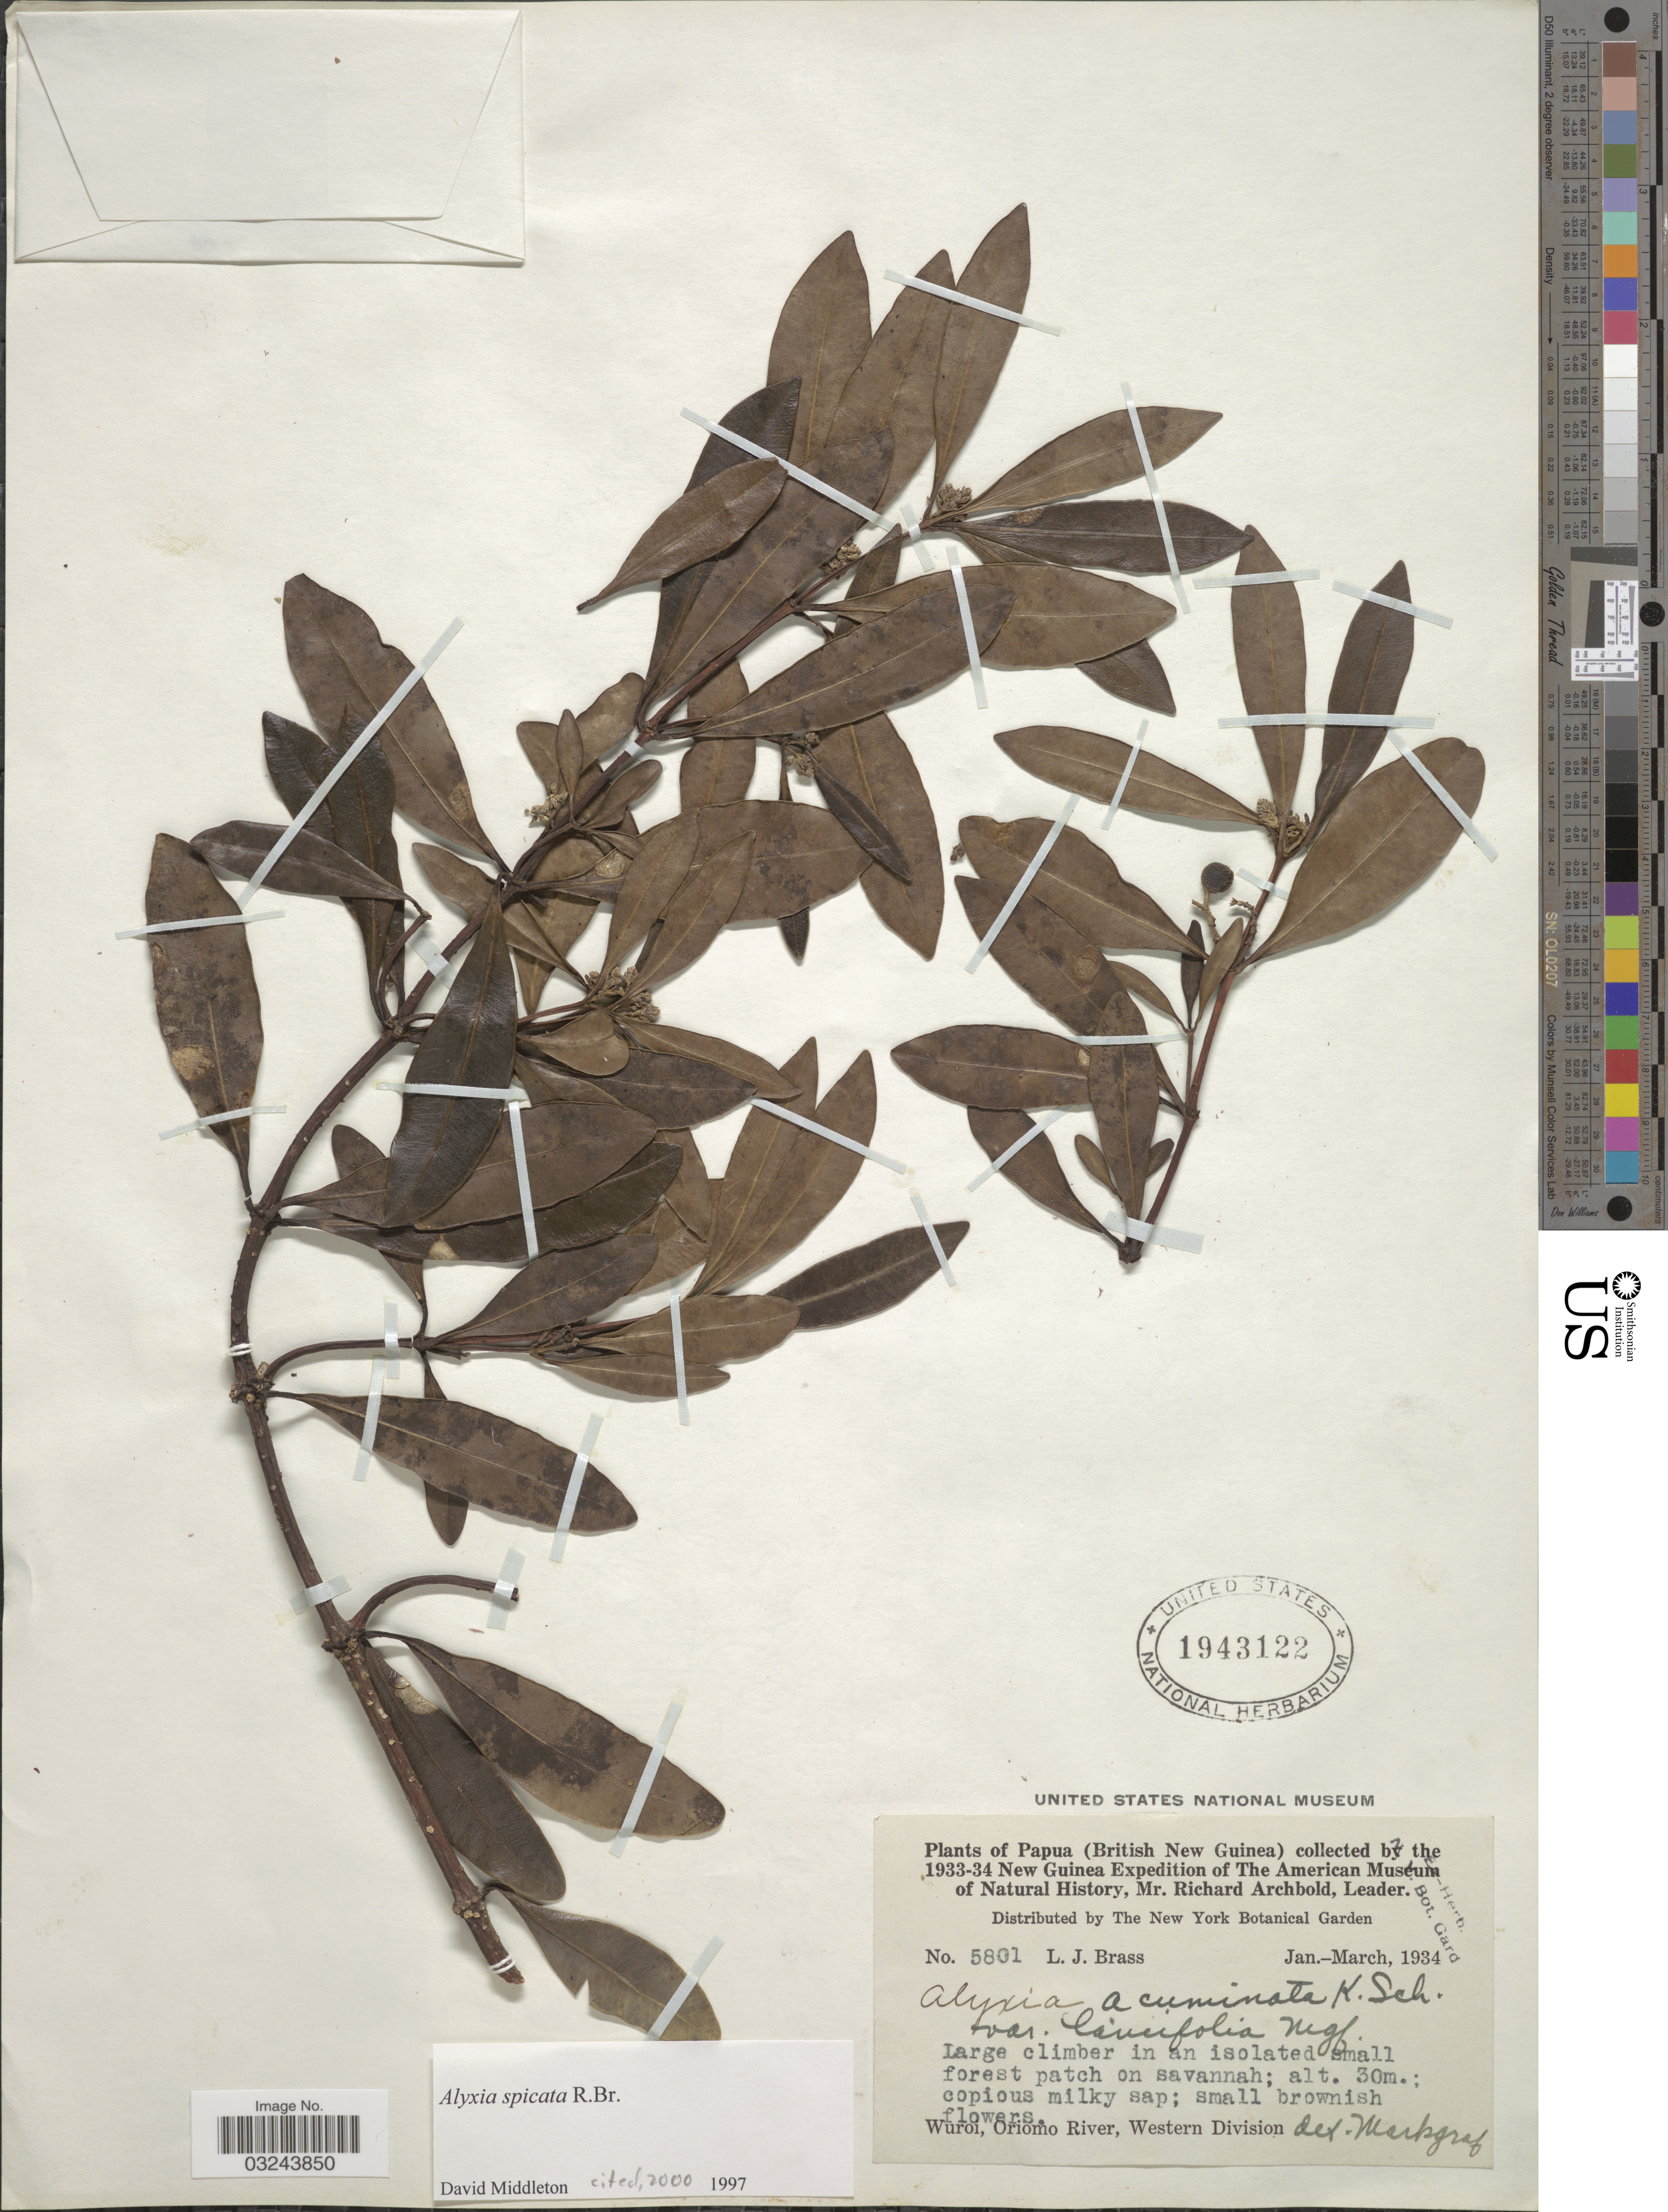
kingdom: Plantae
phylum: Tracheophyta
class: Magnoliopsida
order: Gentianales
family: Apocynaceae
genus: Alyxia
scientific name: Alyxia spicata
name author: R. Br.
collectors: L. J. Brass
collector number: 5801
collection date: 1934-01/1934-03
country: Papua New Guinea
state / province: Manus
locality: Papua (British New Guinea). Wuroi, Oriomo River, Western Division.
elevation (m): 30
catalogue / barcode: US 1943122